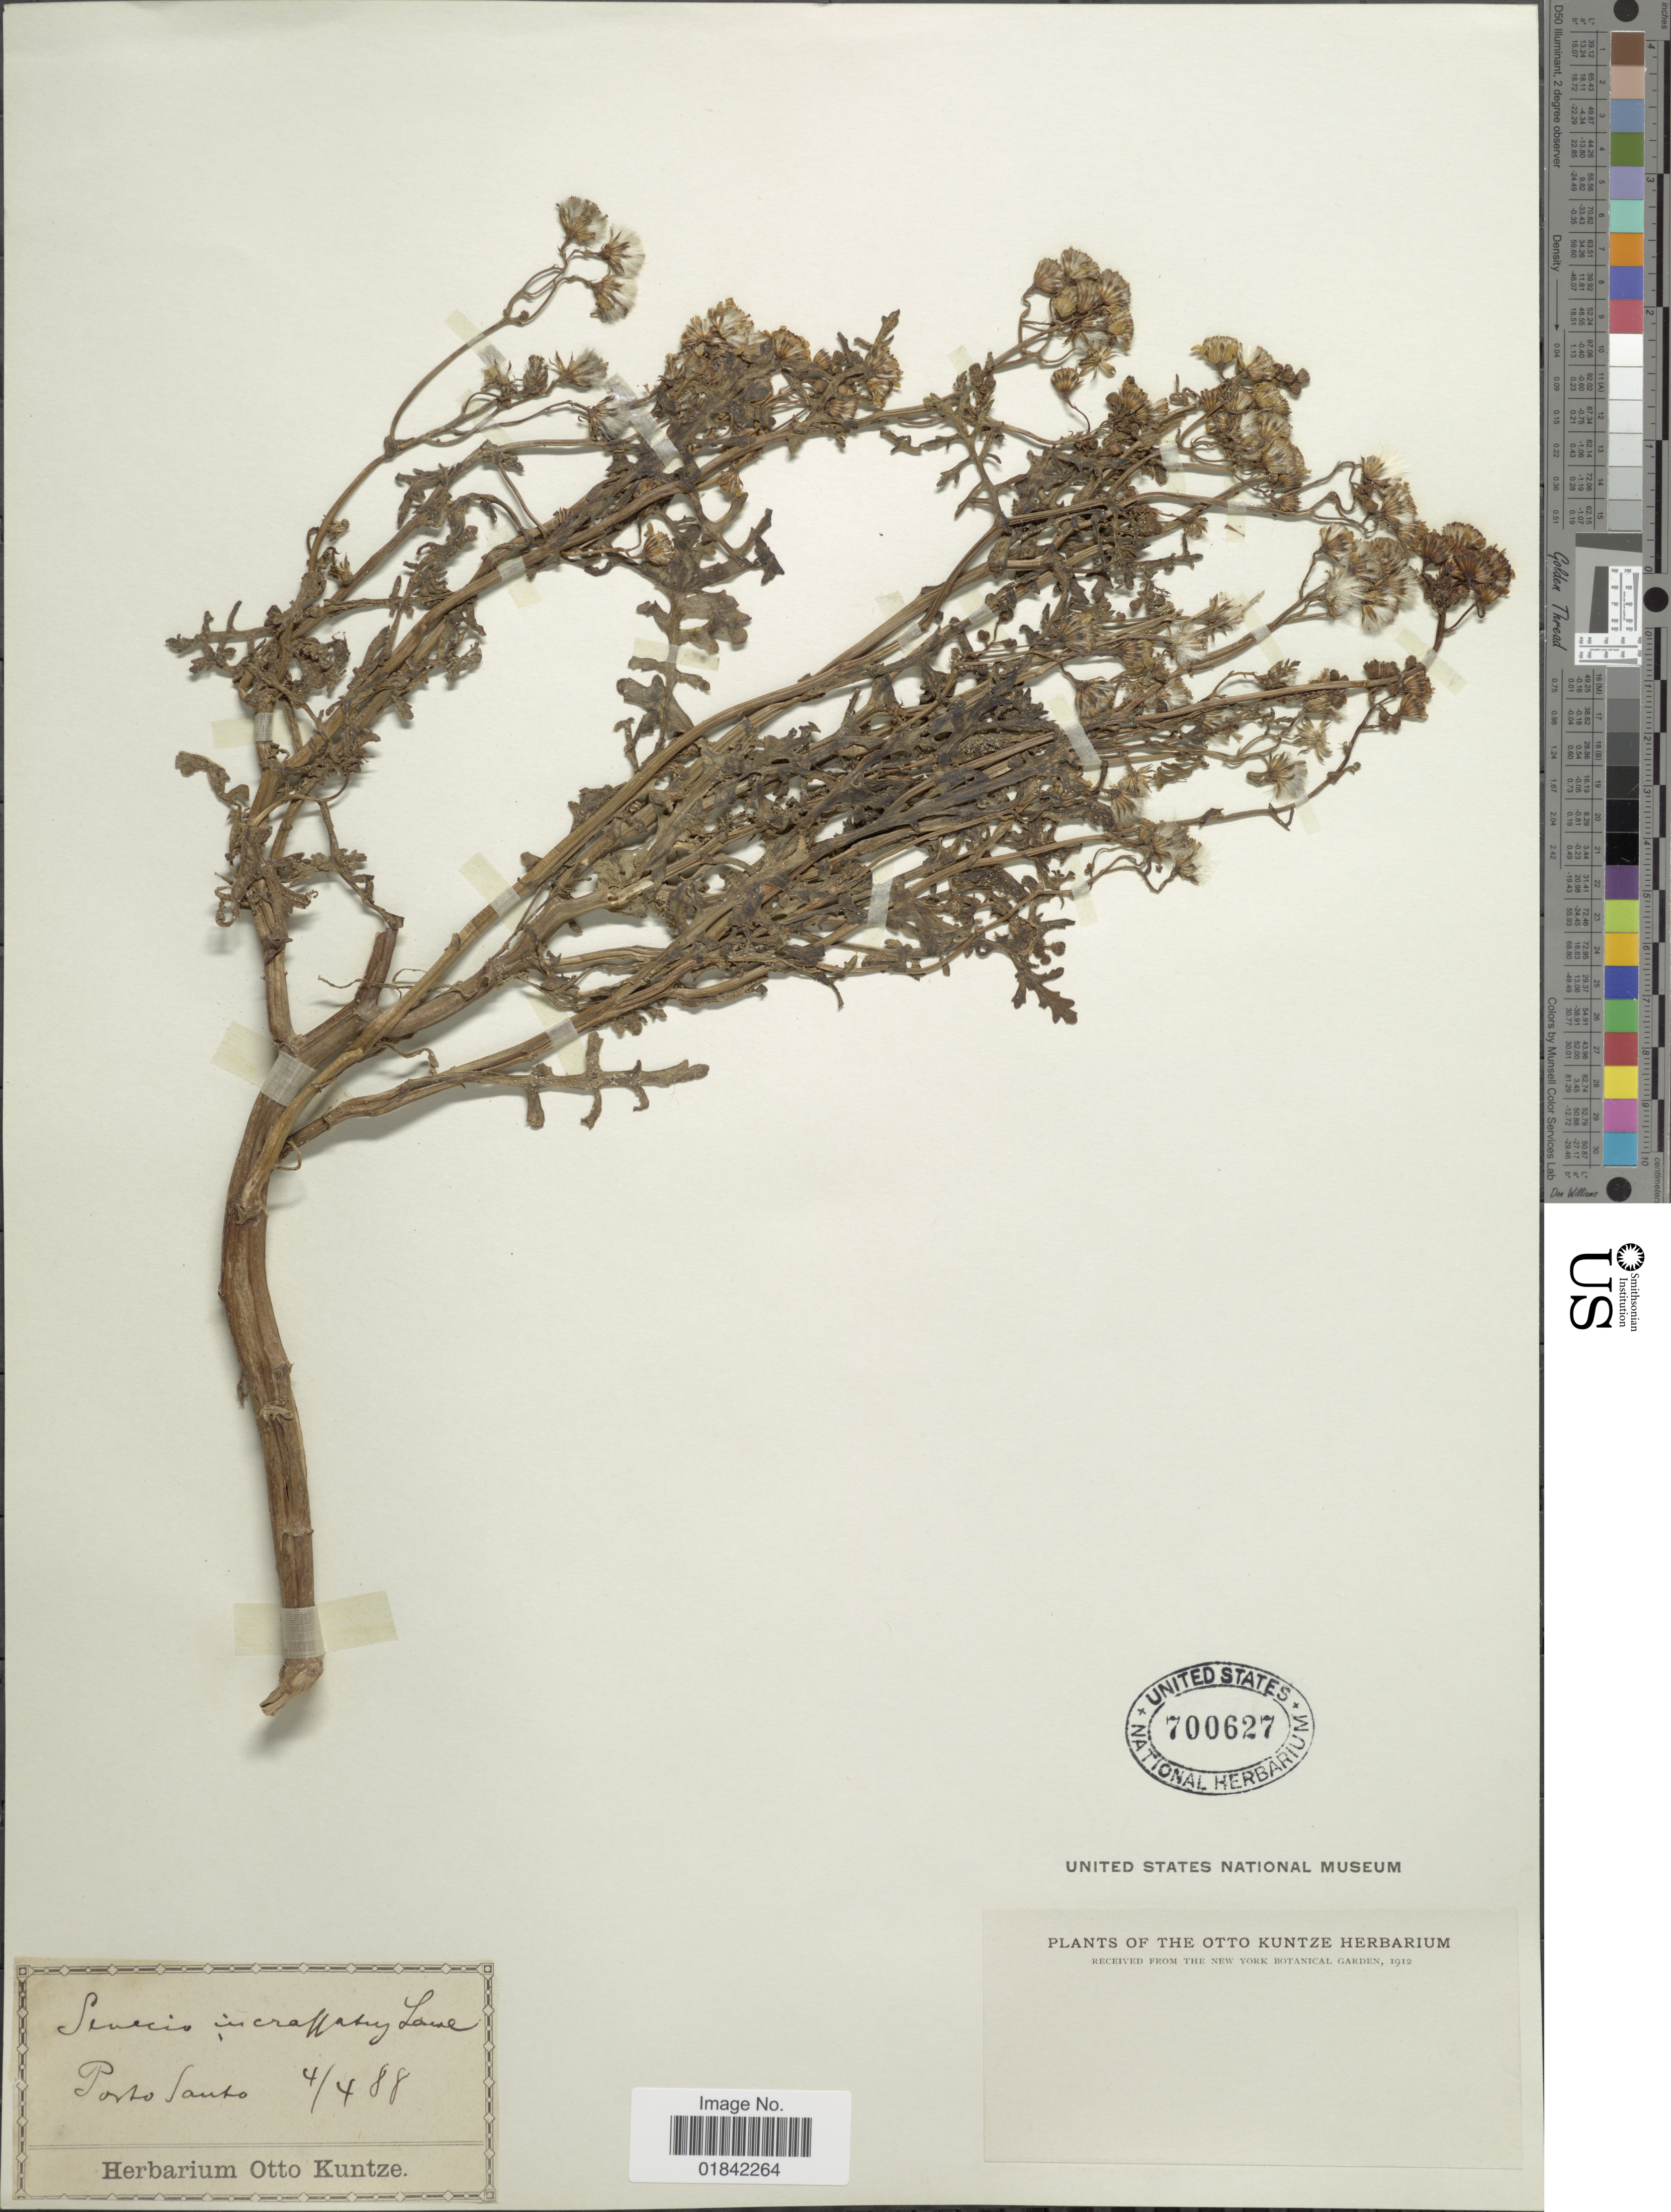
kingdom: Plantae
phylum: Tracheophyta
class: Magnoliopsida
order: Asterales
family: Asteraceae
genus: Senecio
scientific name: Senecio incrassatus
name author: Lowe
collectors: ex Herb. O. Kuntze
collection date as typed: Transcribed d/m/y: 4/4/88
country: Portugal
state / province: Madeira (Aut. Reg.)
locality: Porto Santo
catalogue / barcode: US 700627